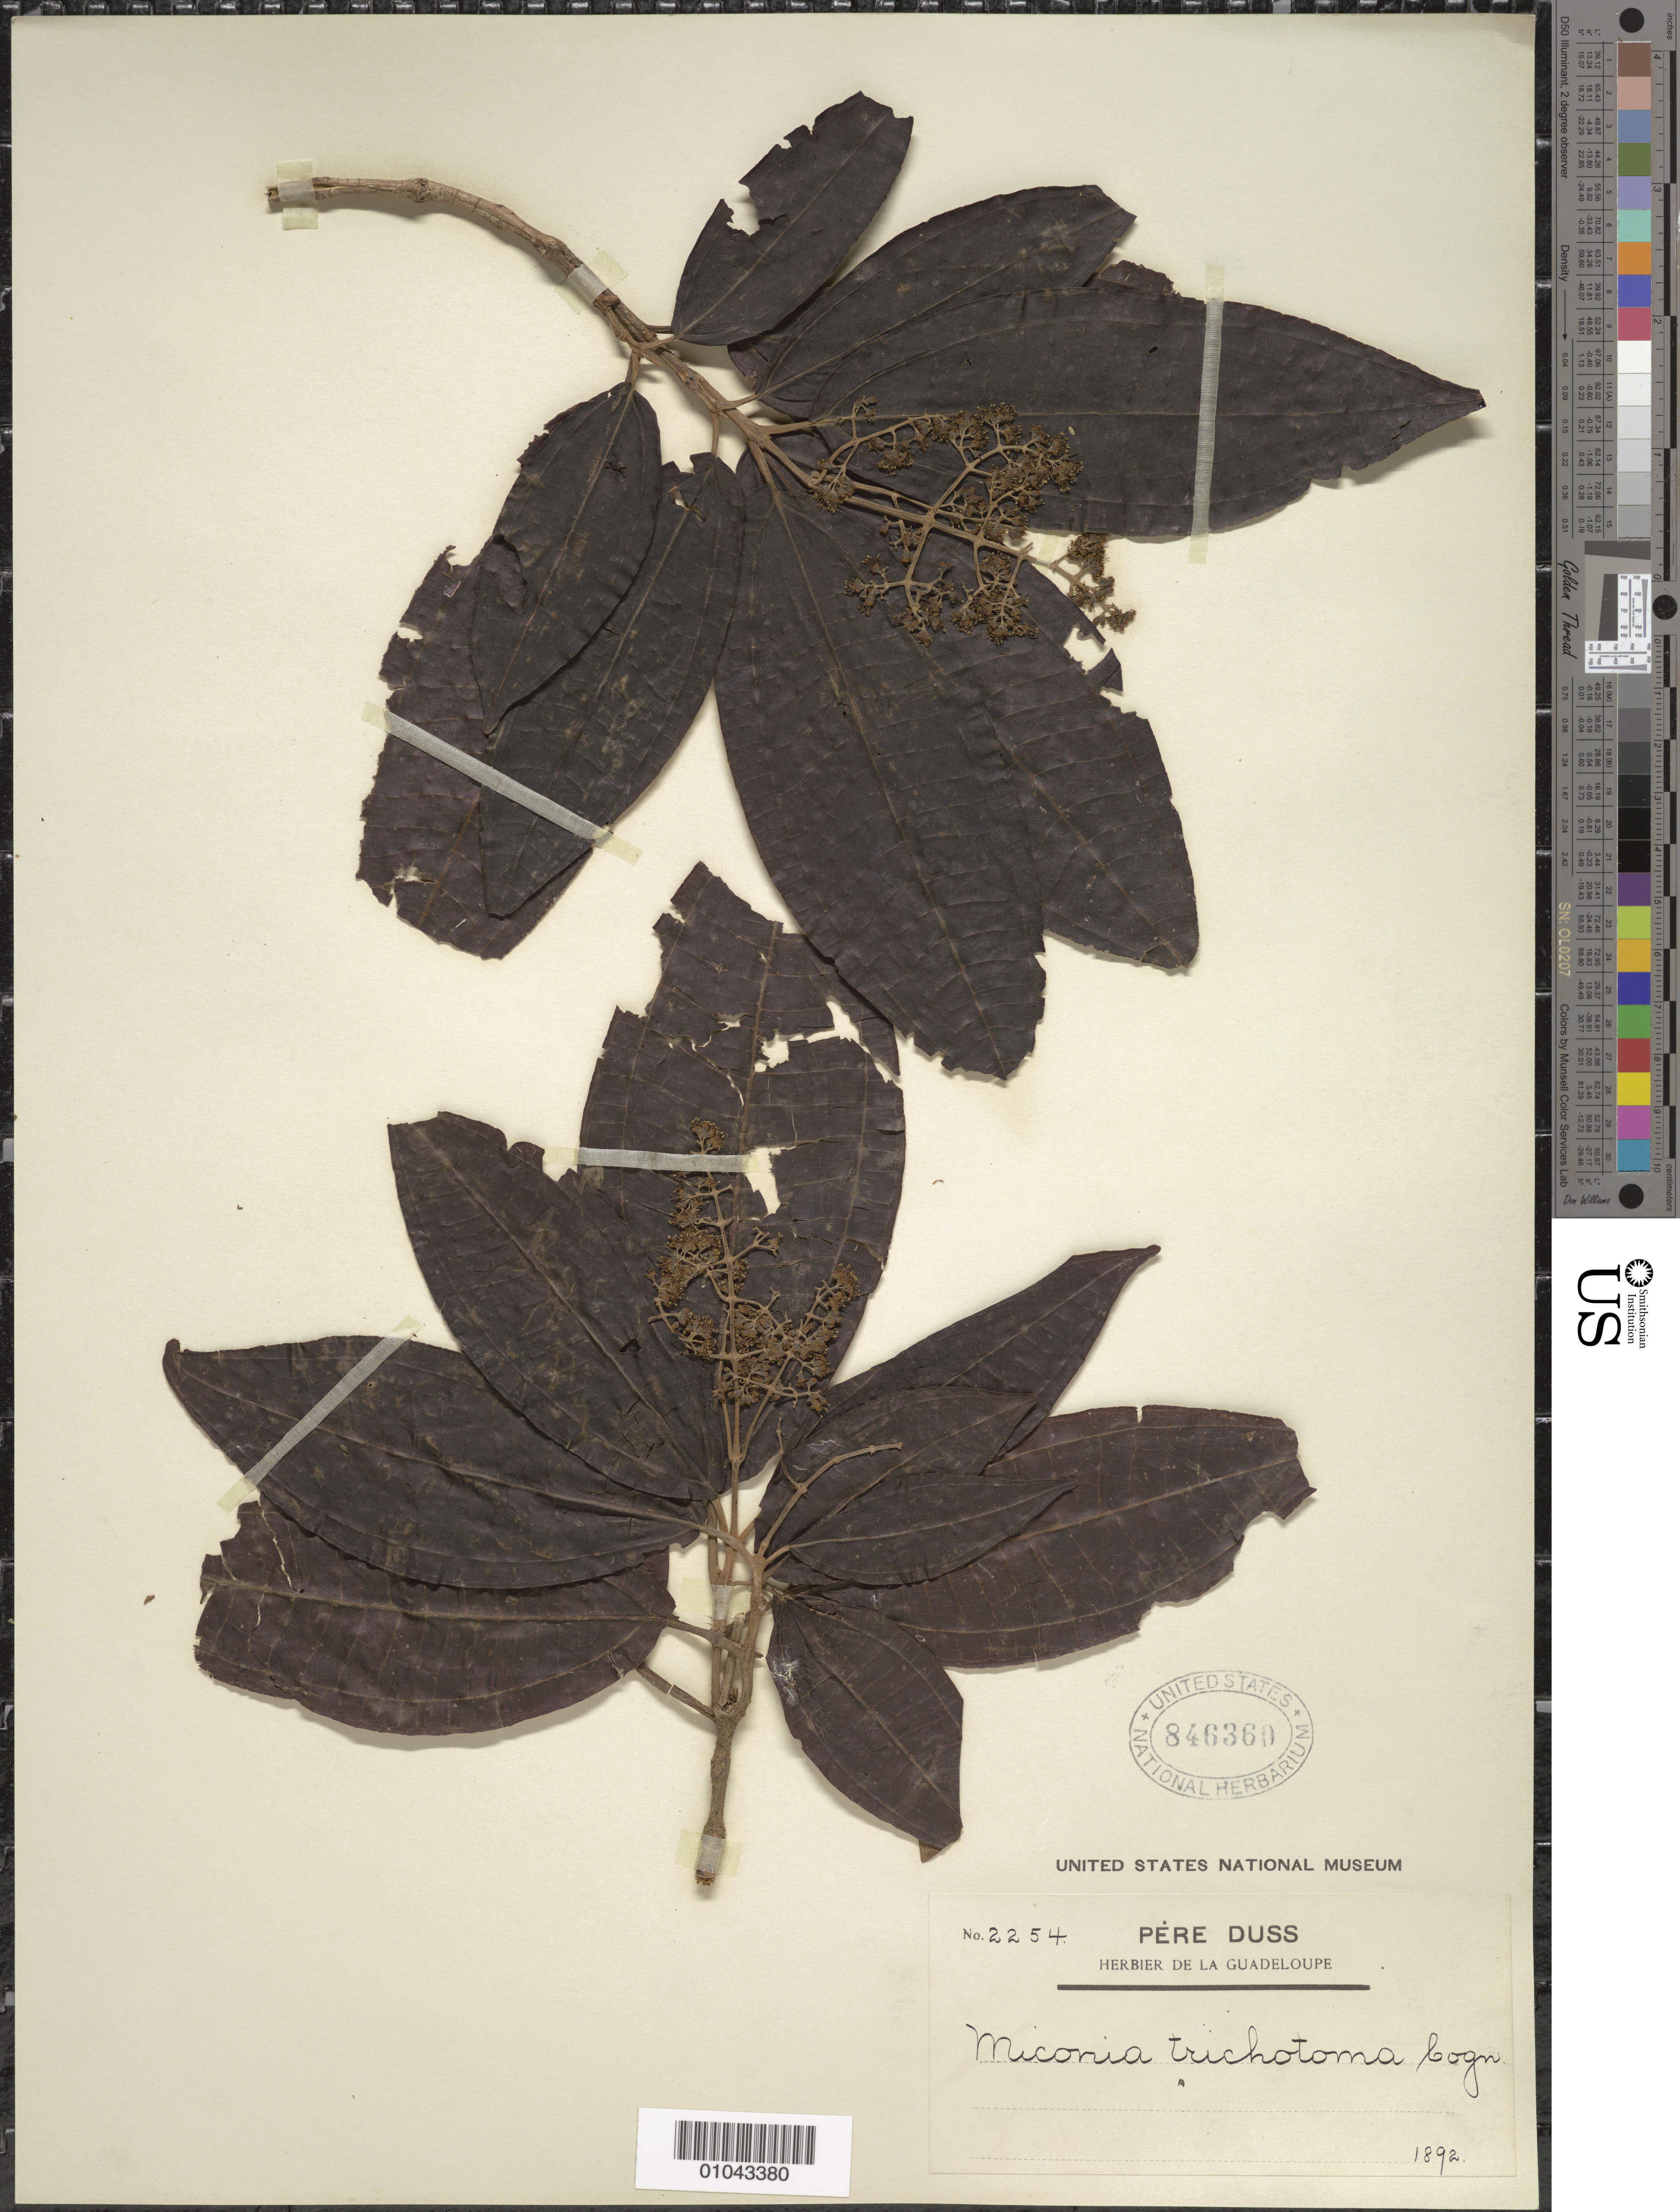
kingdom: Plantae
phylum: Tracheophyta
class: Magnoliopsida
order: Myrtales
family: Melastomataceae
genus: Miconia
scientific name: Miconia trichotoma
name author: (Desr.) DC.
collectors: Père Duss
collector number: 2254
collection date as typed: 1892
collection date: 1892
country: Guadeloupe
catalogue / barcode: US 846360